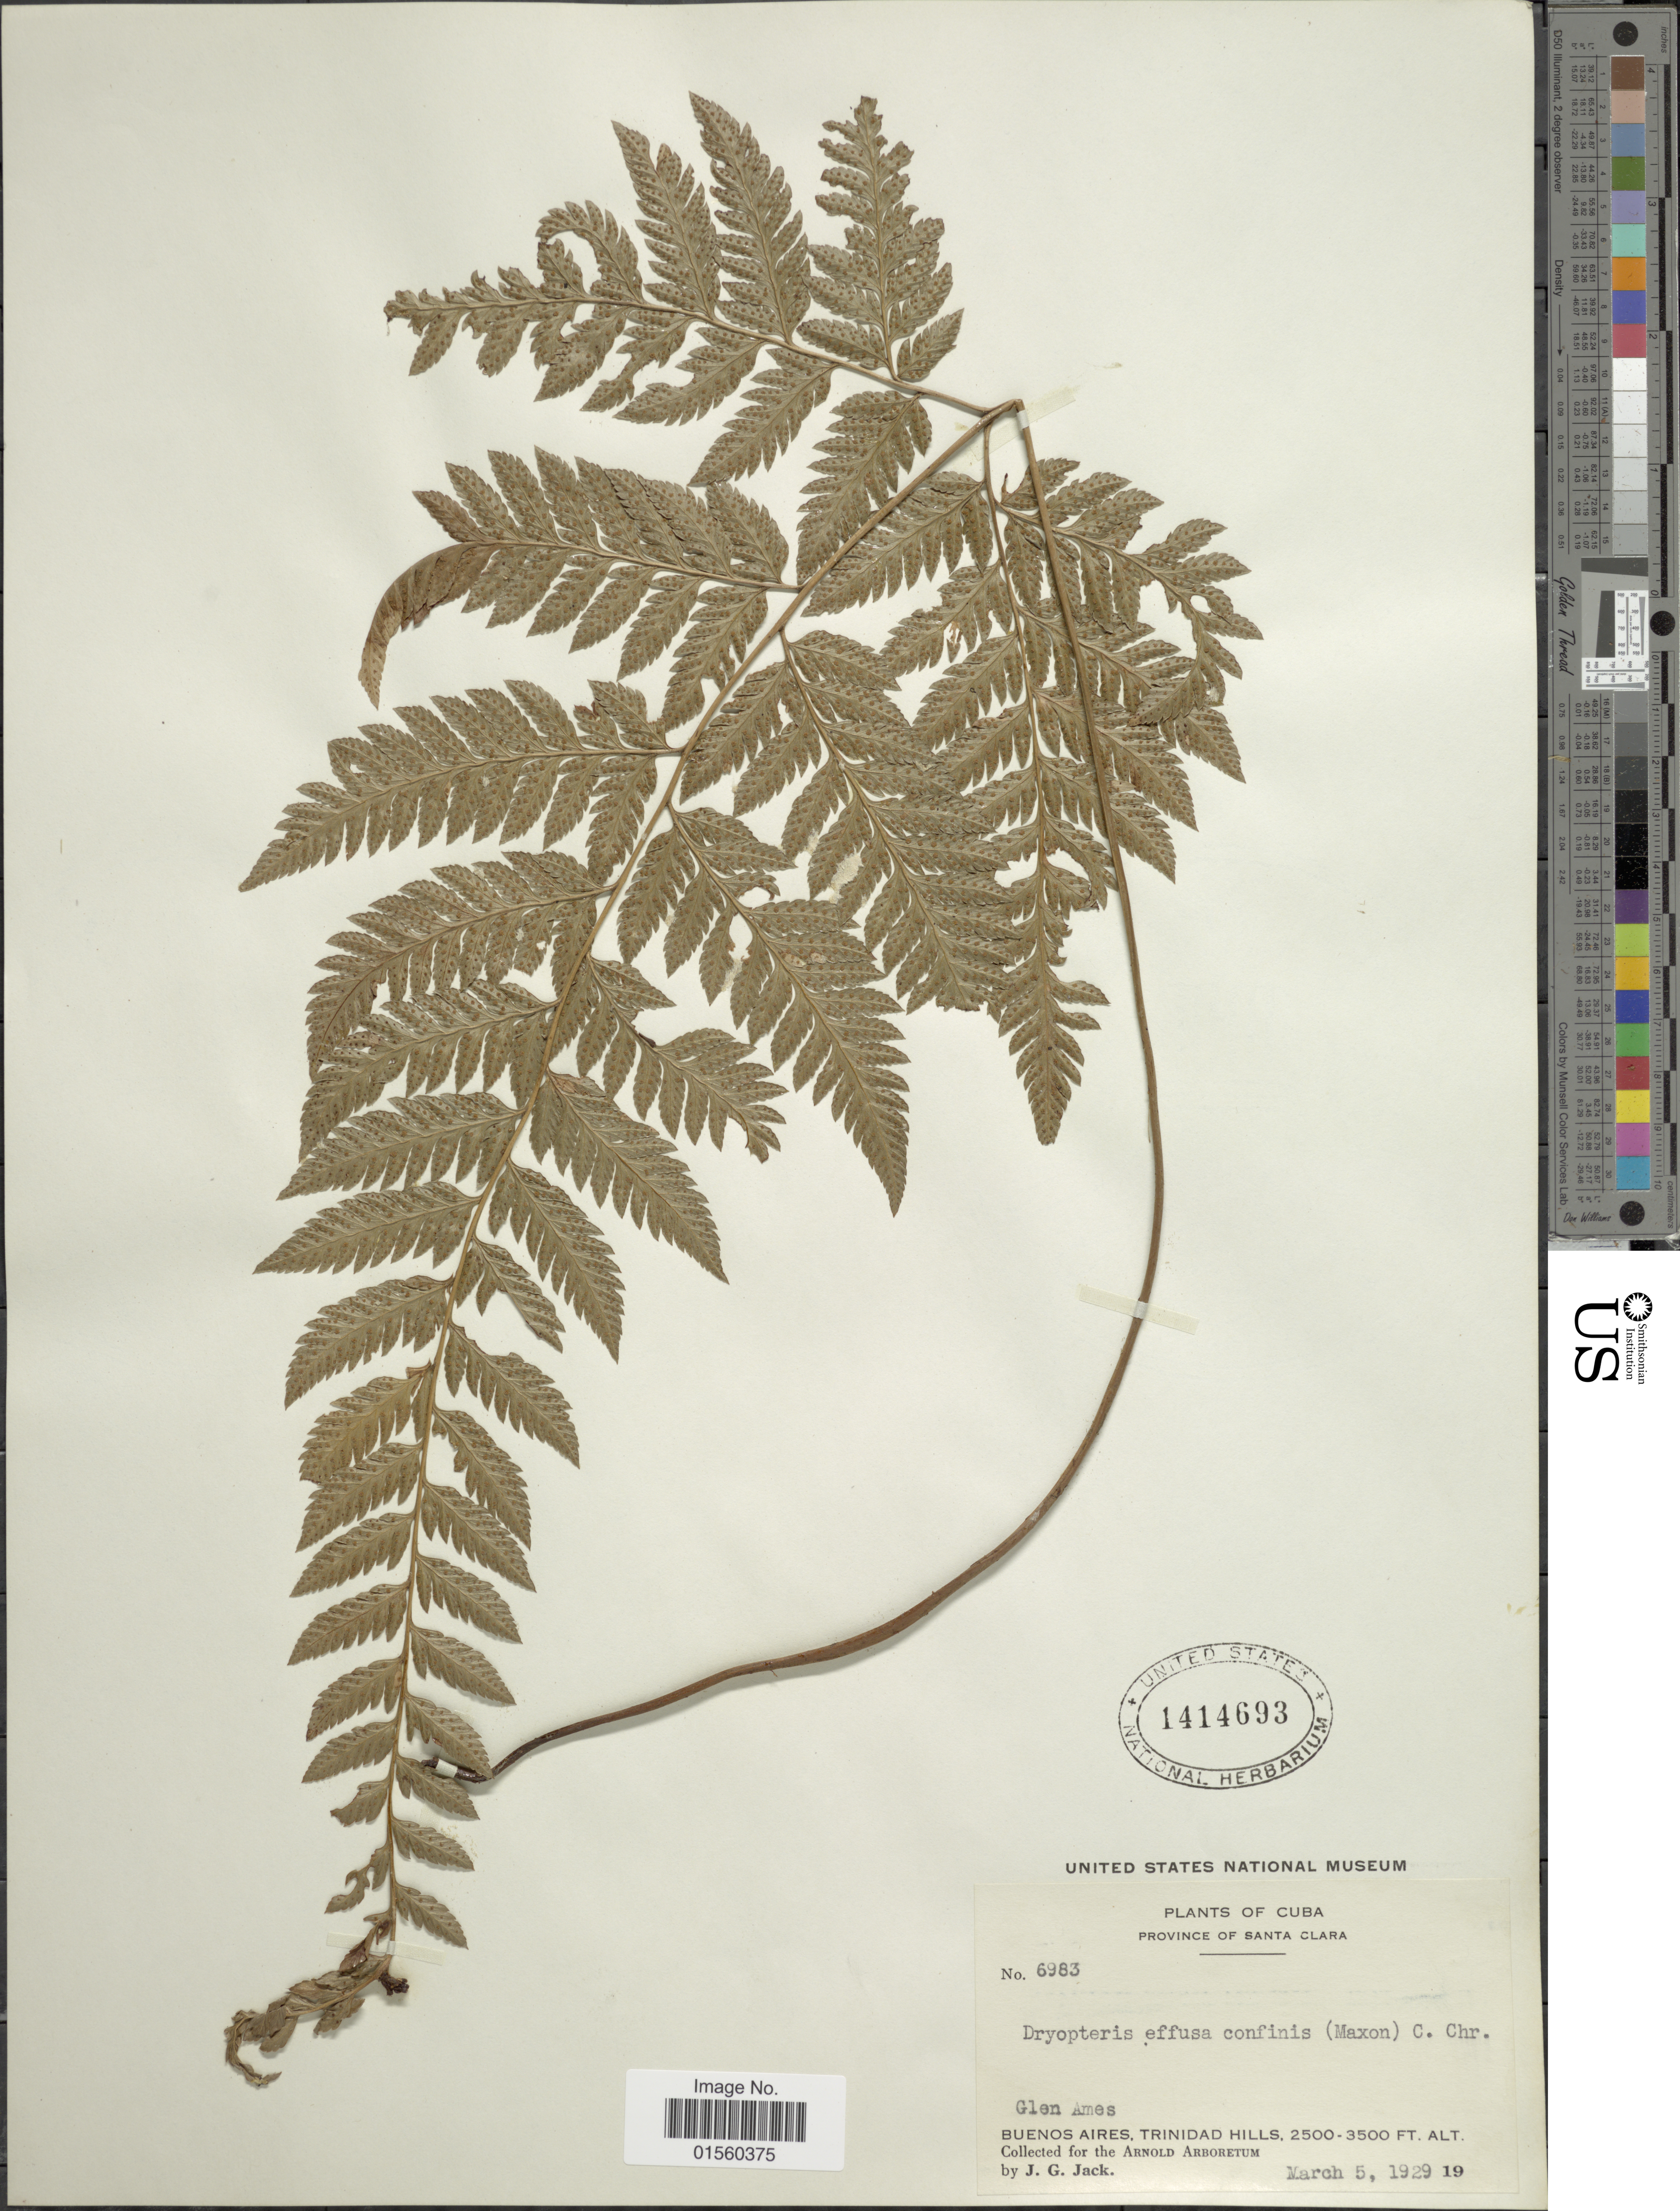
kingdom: Plantae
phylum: Tracheophyta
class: Polypodiopsida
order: Polypodiales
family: Dryopteridaceae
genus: Parapolystichum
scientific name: Parapolystichum confine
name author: (Maxon ex C. Chr.) Labiak et al.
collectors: J. G. Jack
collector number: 6983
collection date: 1929-03-05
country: Cuba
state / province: Las Villas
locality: Province of Santa Clara, Glen Ames, Buenos Aires, Trinidad Hills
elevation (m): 762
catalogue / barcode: US 1414693